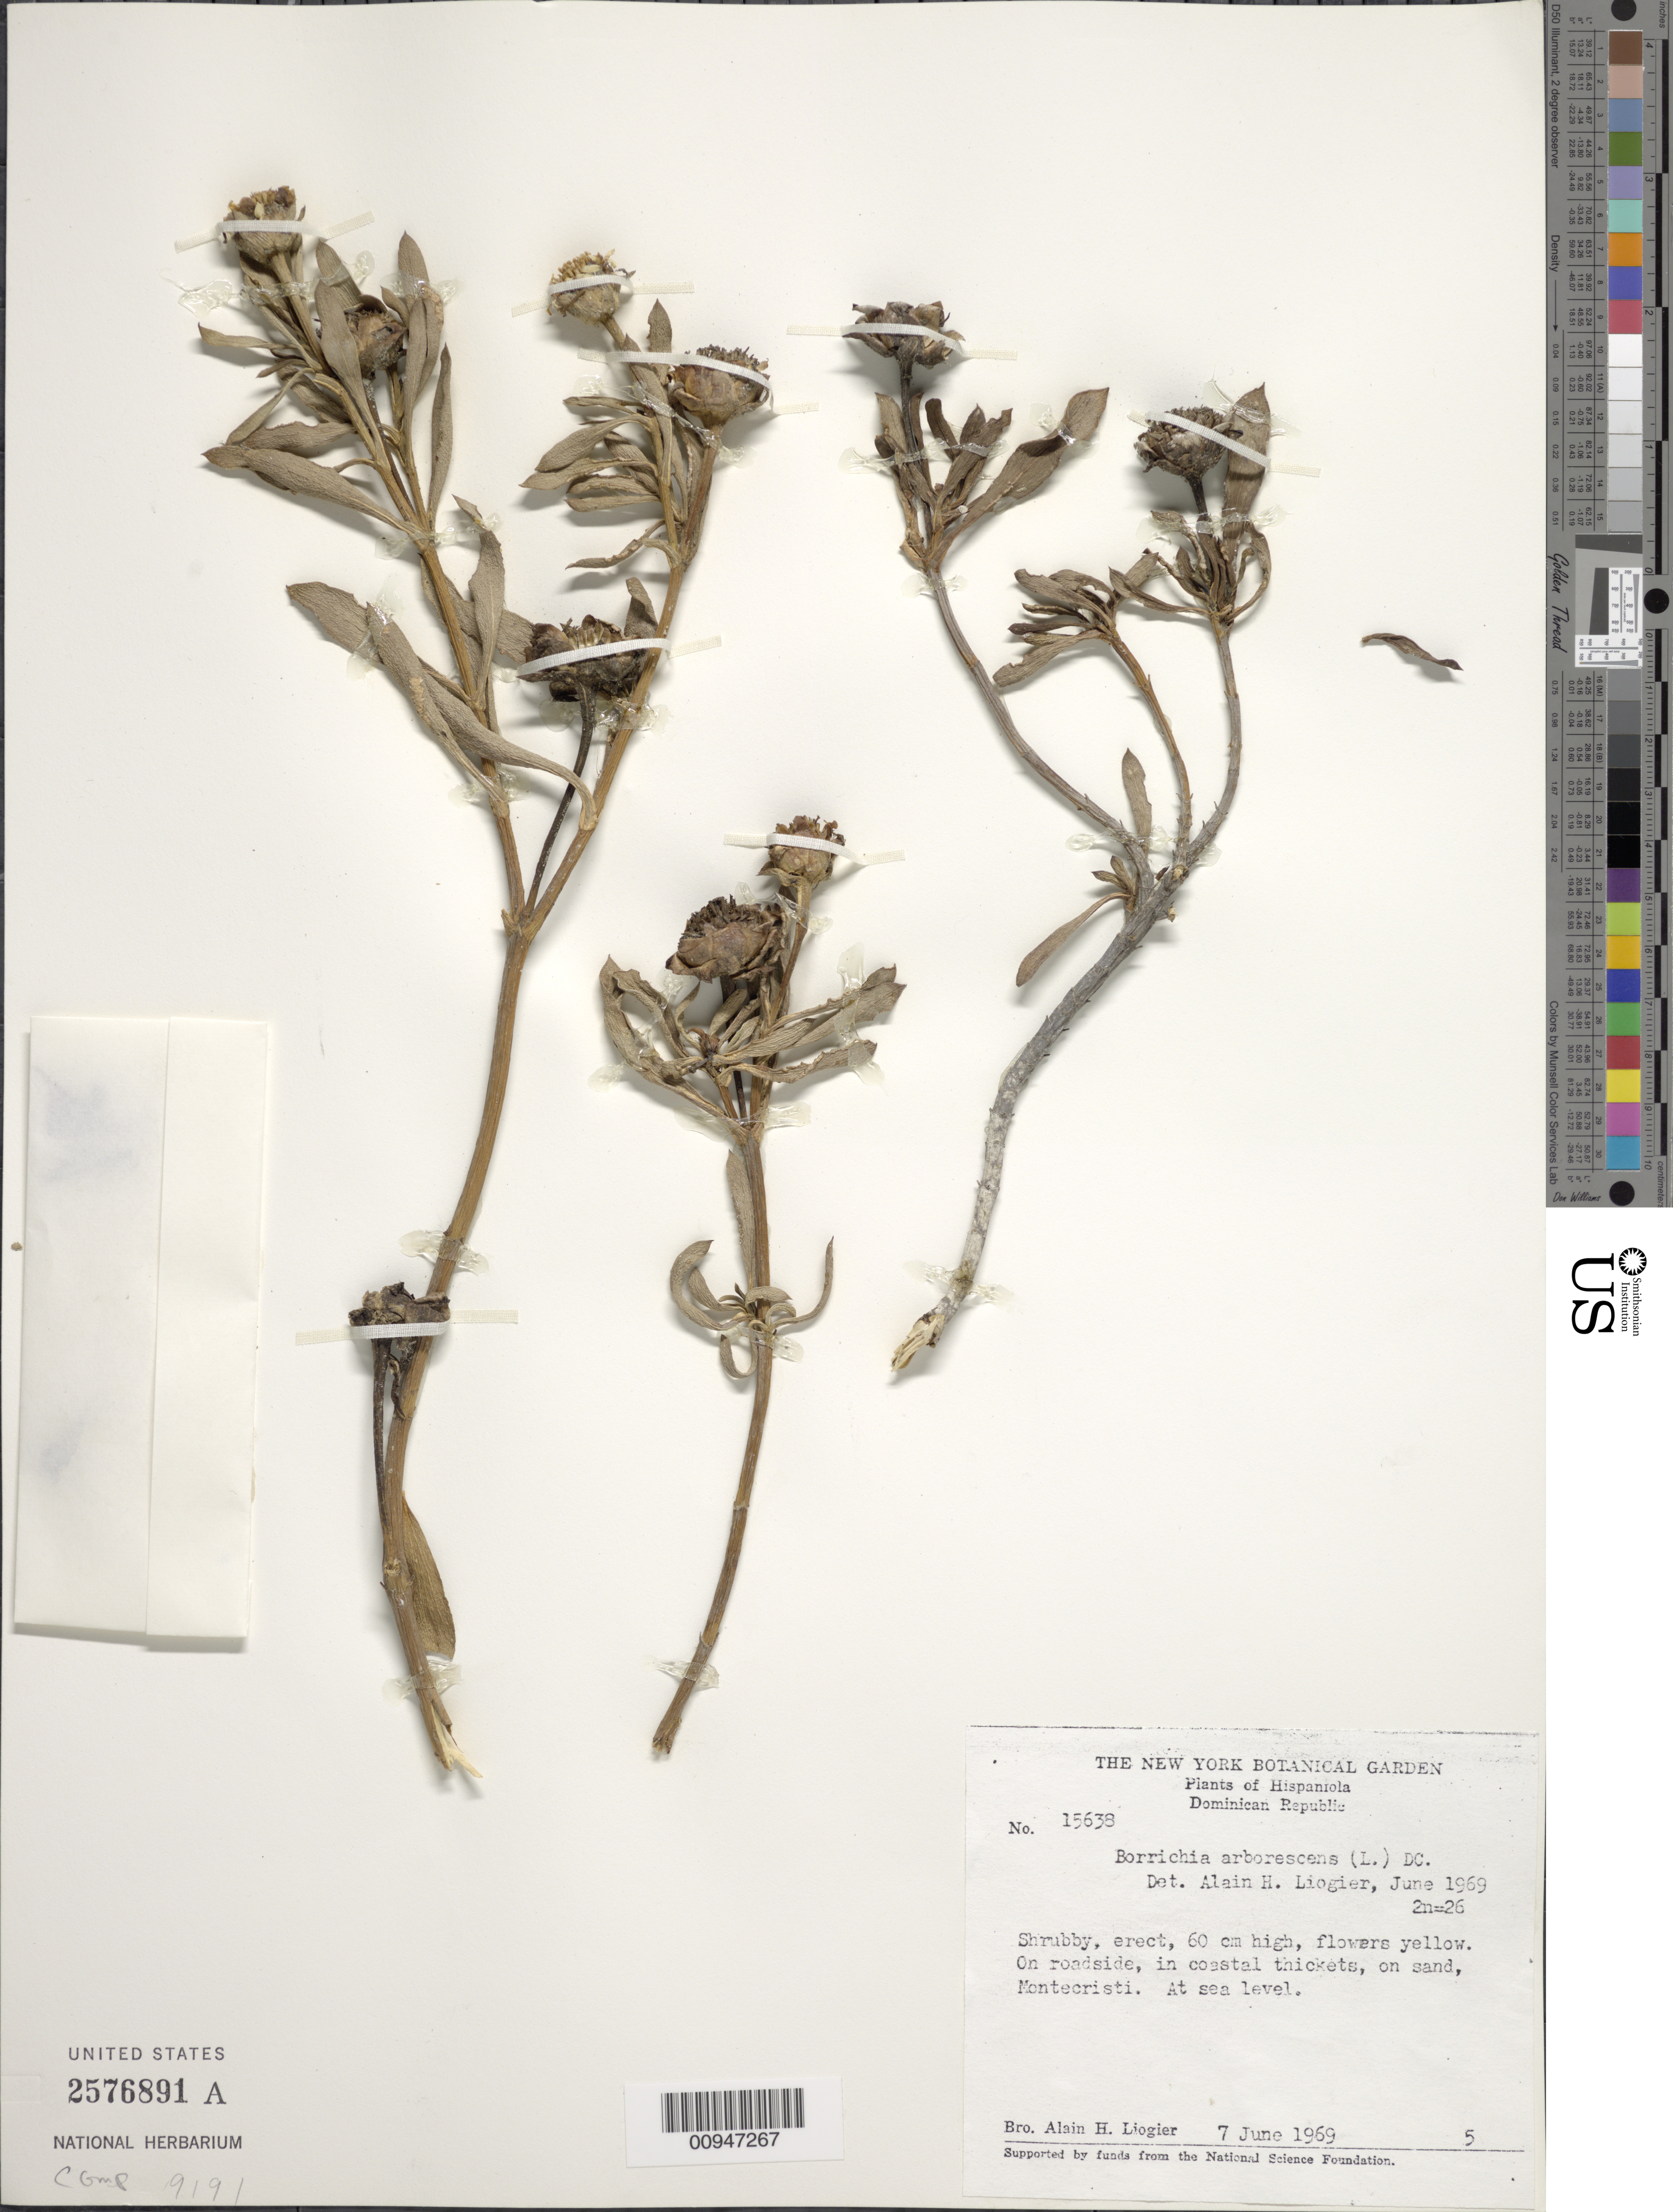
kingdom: Plantae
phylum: Tracheophyta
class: Magnoliopsida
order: Asterales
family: Asteraceae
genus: Borrichia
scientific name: Borrichia arborescens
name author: (L.) DC.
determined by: Liogier, Alain H.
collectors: A. H. Liogier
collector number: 15638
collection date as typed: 07 Jun 1969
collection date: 1969-06-07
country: Dominican Republic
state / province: Monte Cristi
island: Hispaniola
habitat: On roadside, in coastal thickets, on sand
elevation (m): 0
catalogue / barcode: US 2576891